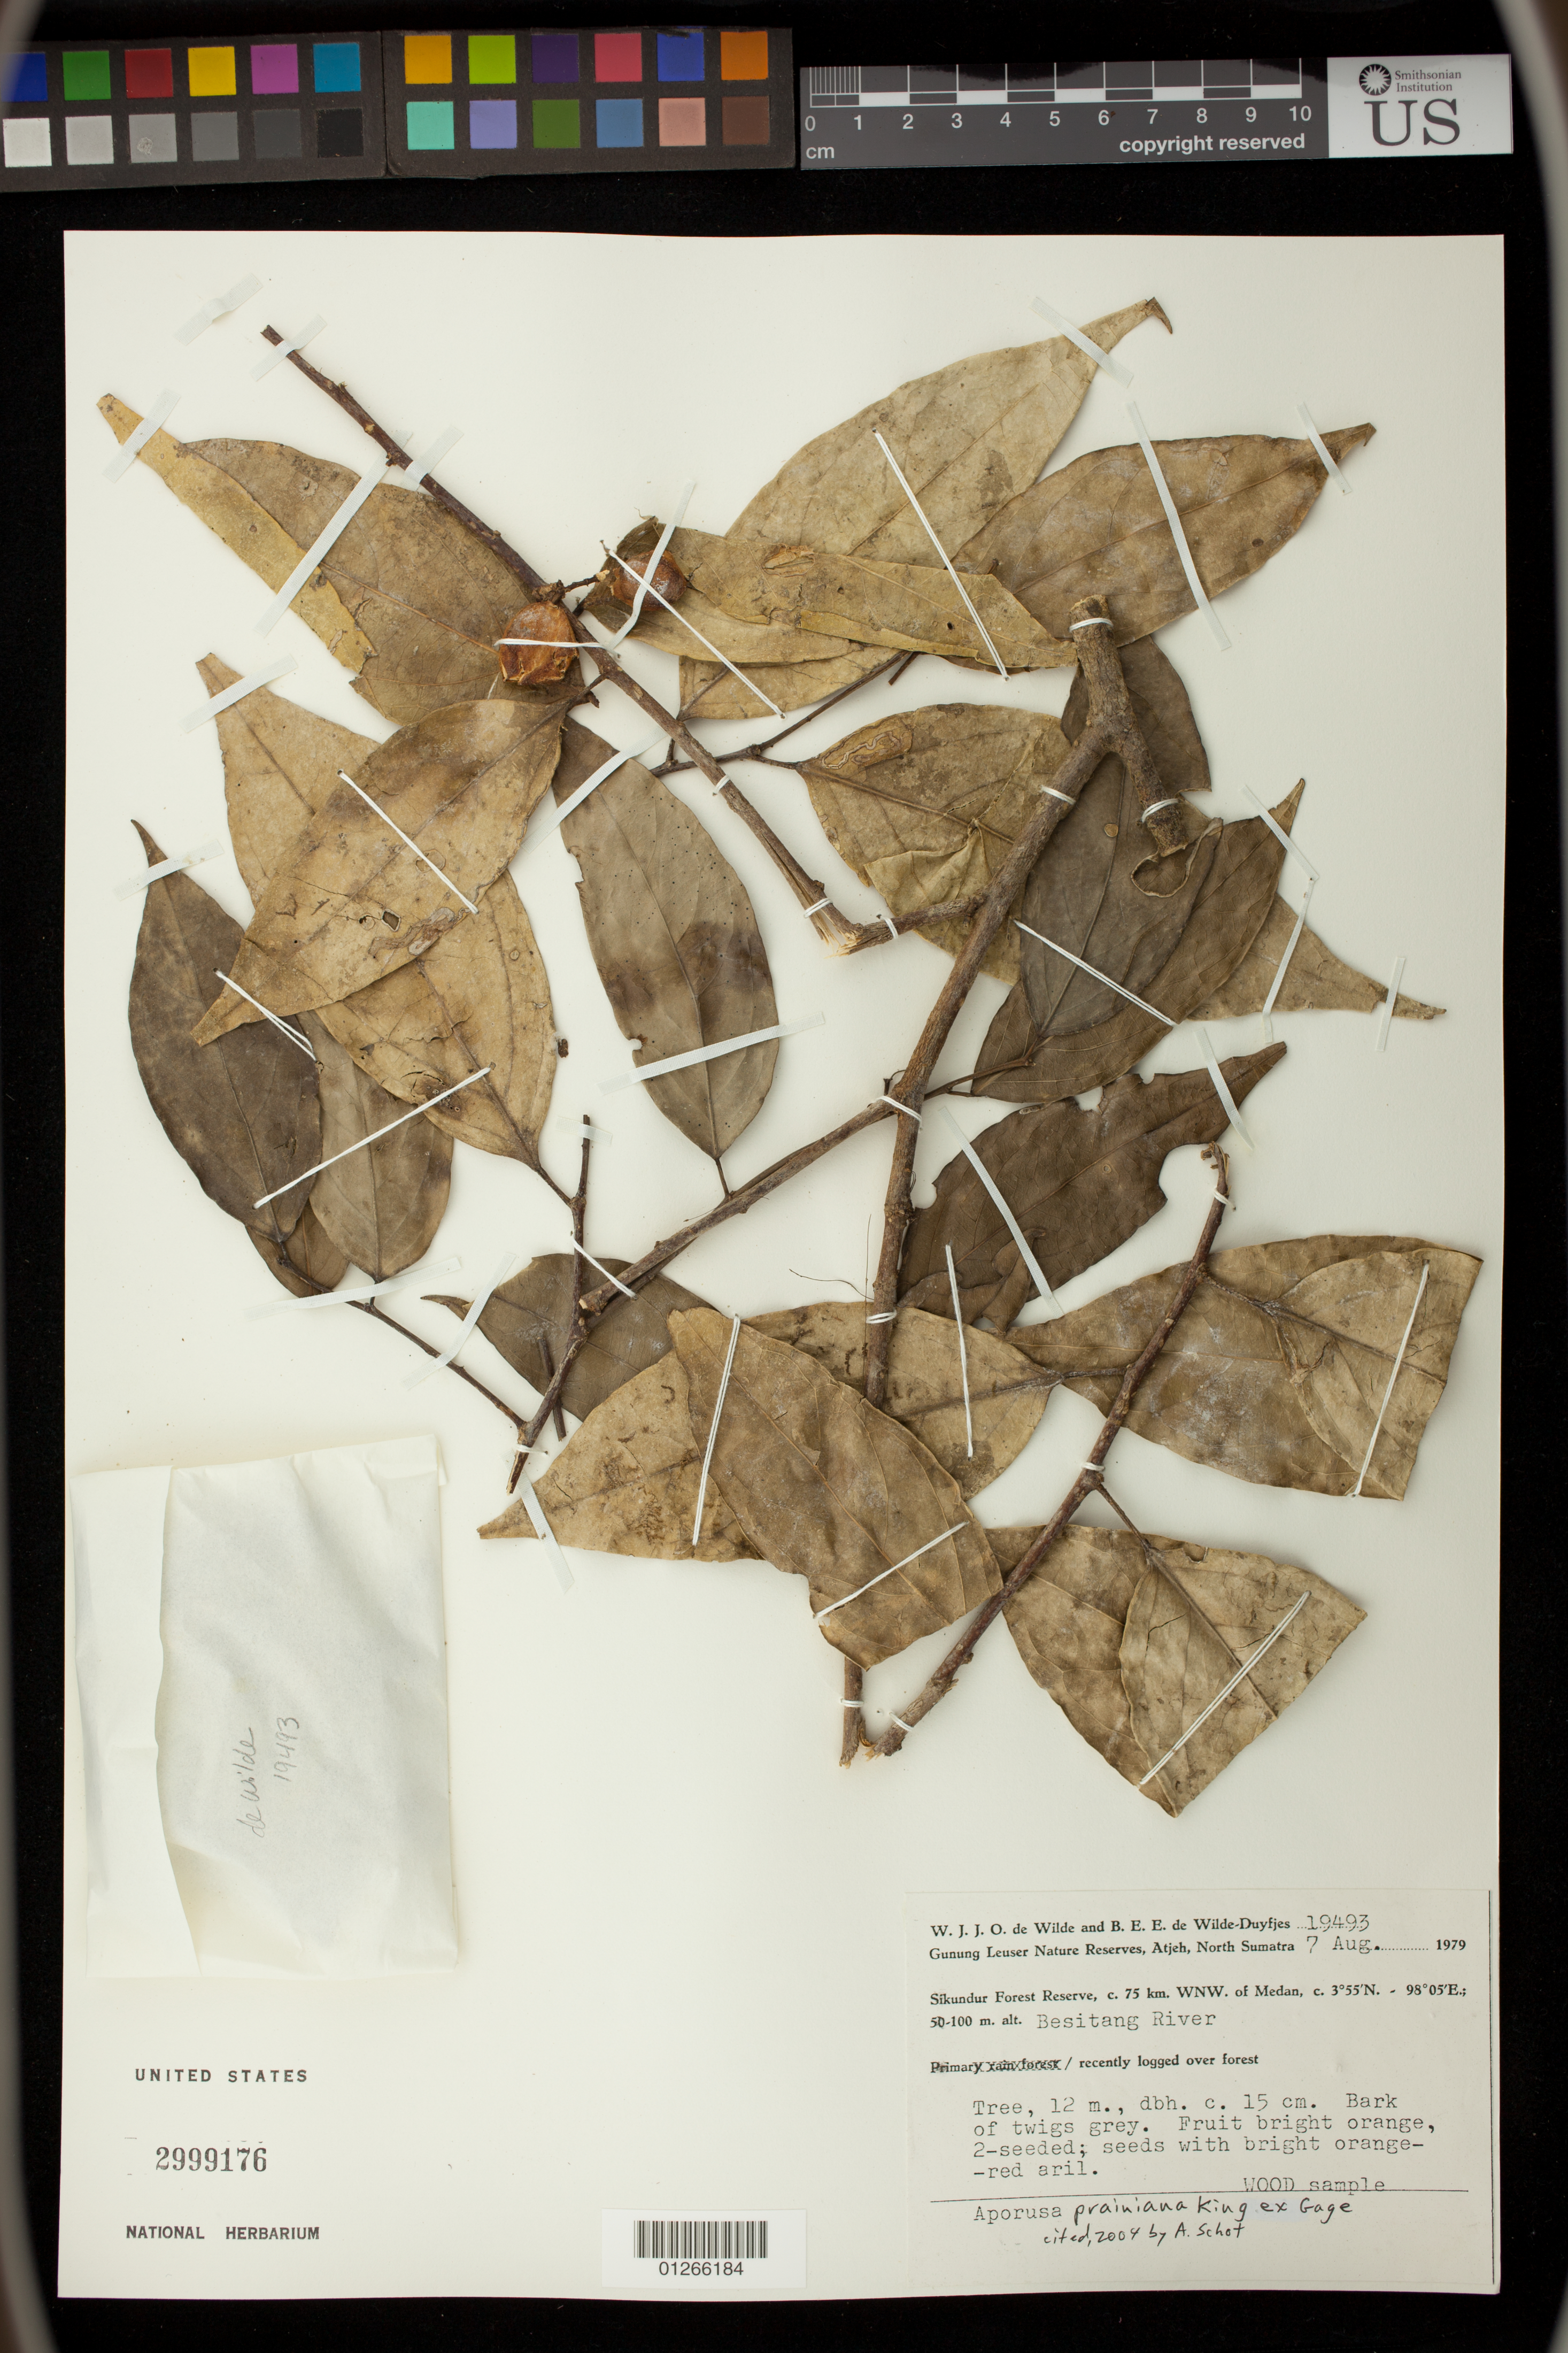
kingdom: Plantae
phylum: Tracheophyta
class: Magnoliopsida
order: Malpighiales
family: Phyllanthaceae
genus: Aporosa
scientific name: Aporosa prainiana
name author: R.M. King & Gamble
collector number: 19493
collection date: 1979-08-07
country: Indonesia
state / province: Sumatra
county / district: Sumatera Utara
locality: Gunung Leuser Nature Reservers, Atjeh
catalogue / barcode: US 2999176